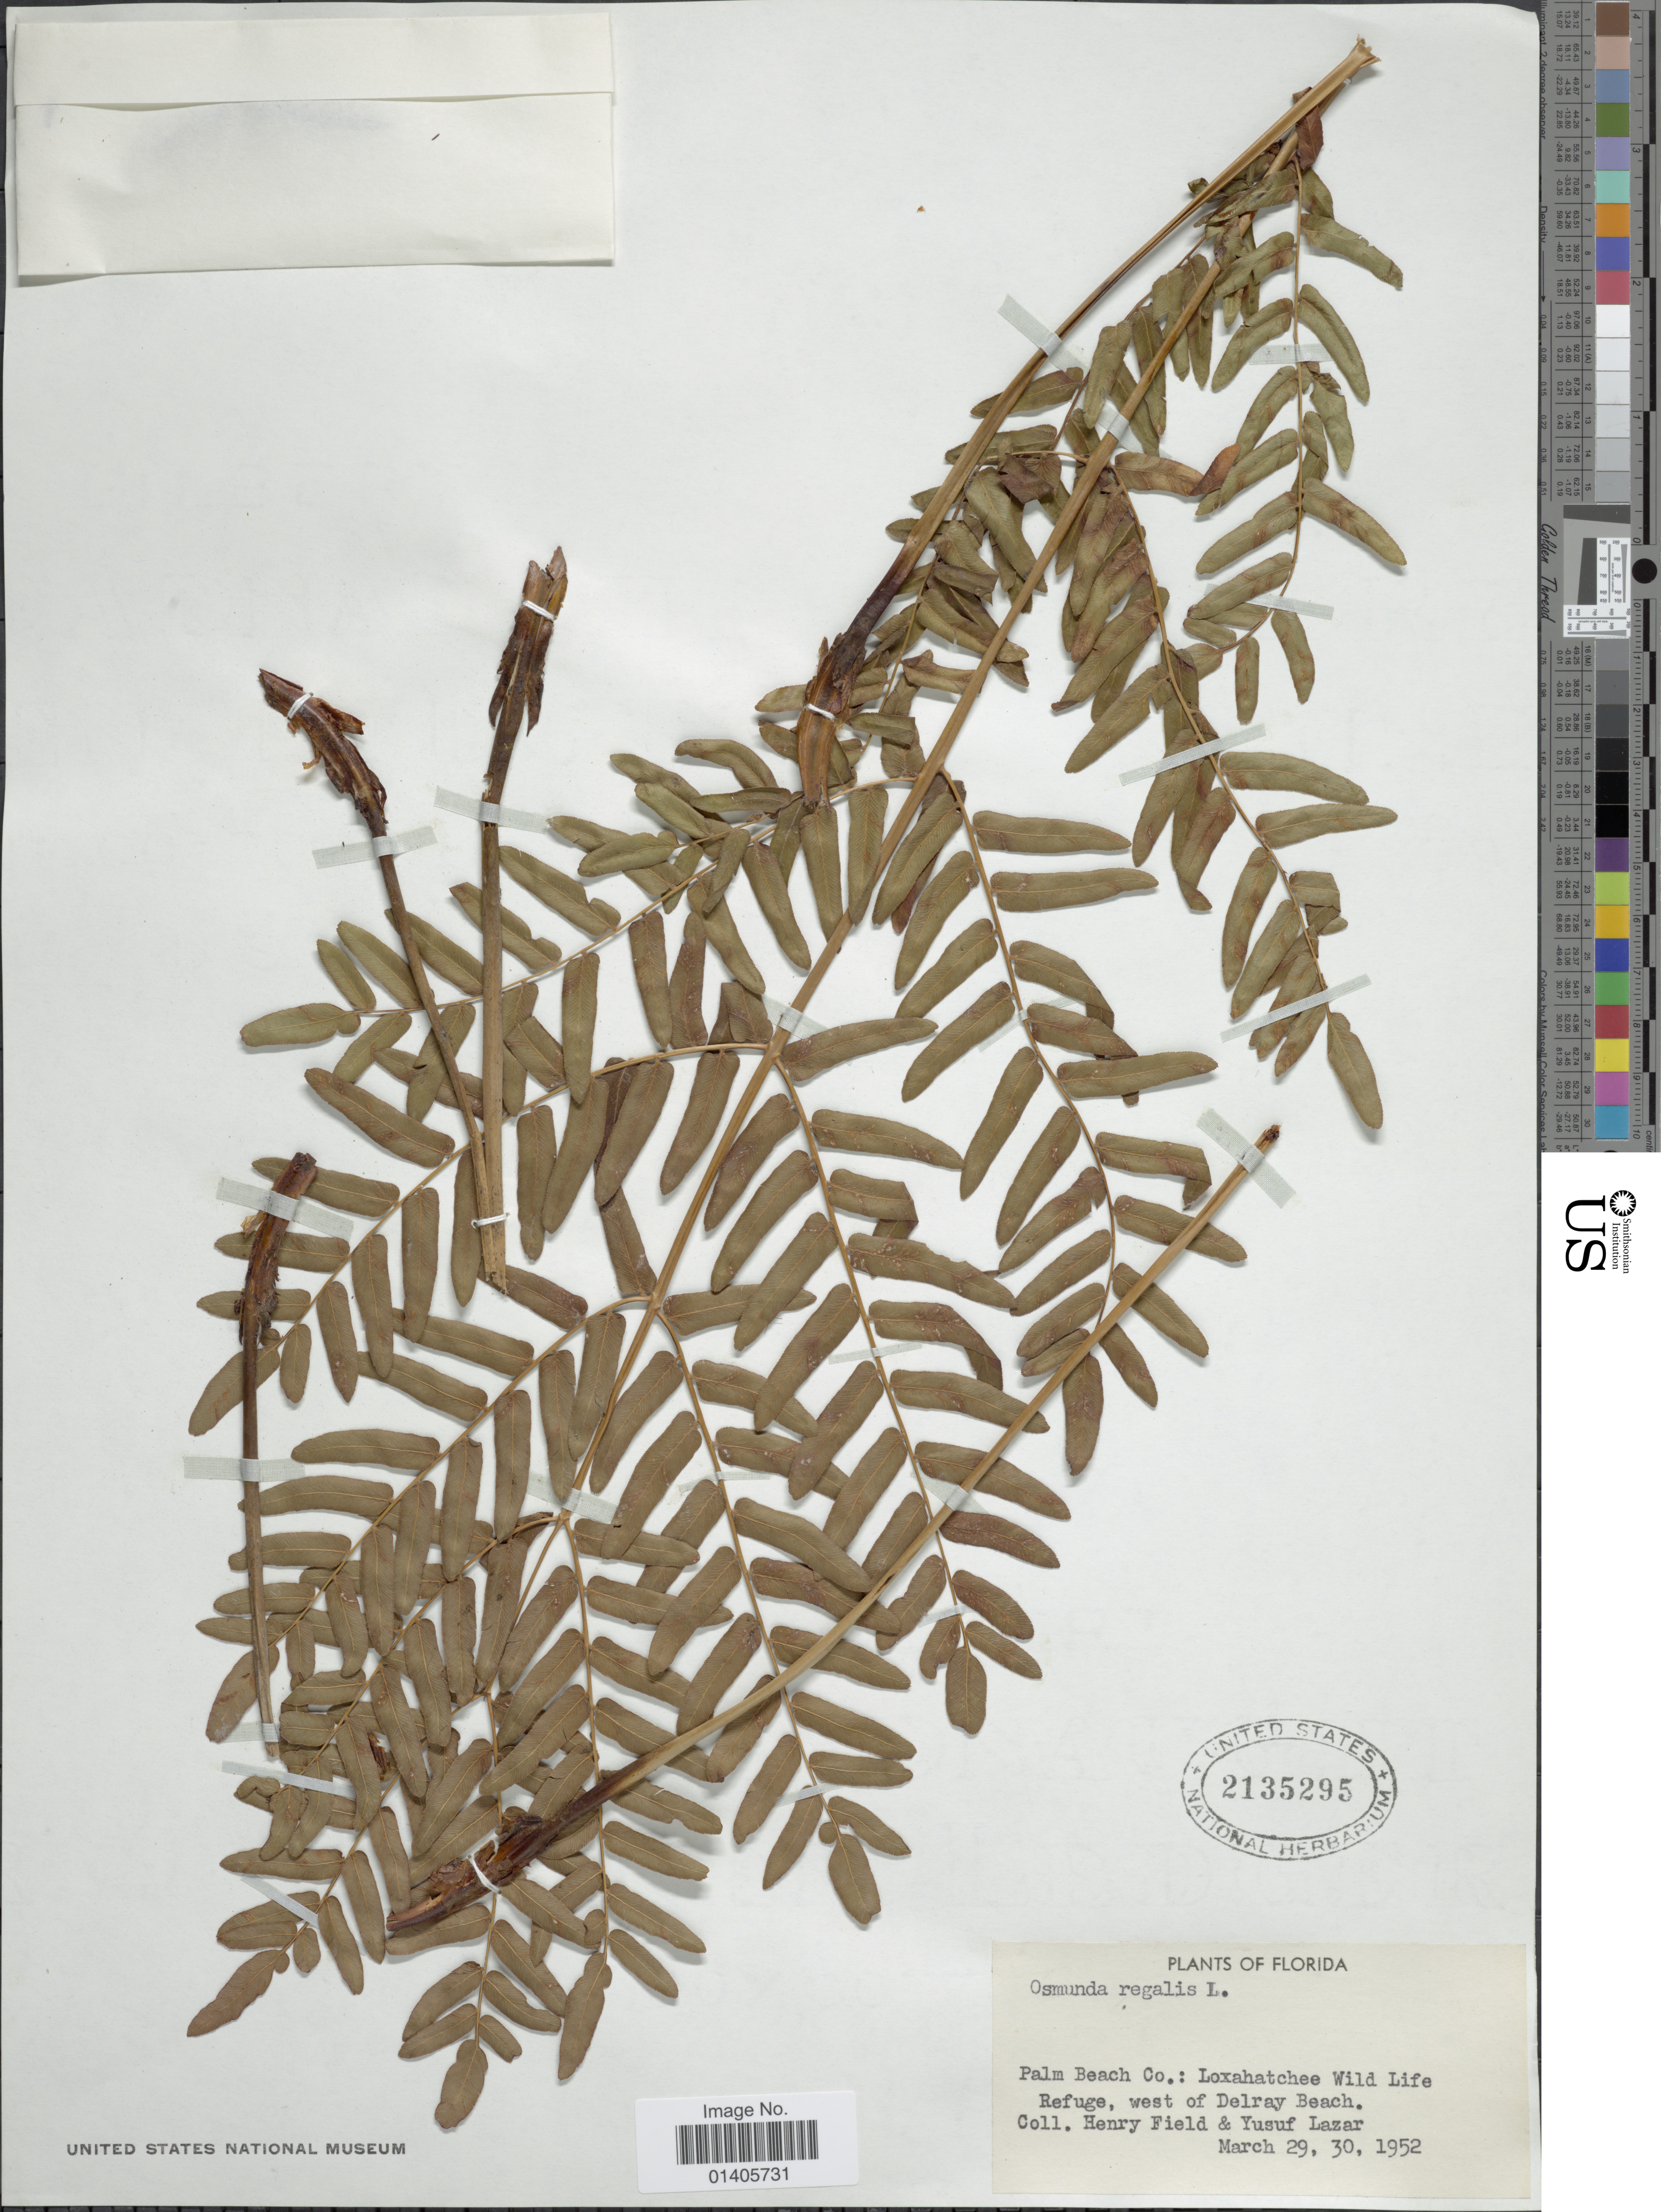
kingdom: Plantae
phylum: Tracheophyta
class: Polypodiopsida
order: Osmundales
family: Osmundaceae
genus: Osmunda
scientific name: Osmunda regalis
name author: L.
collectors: H. Field & Y. Lazar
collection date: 1952-03-29/1952-03-30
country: United States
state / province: Florida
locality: Palm Beach Co: Loxahatchee Wild Life Refuge, west of Delray Beach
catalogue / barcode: US 2135295